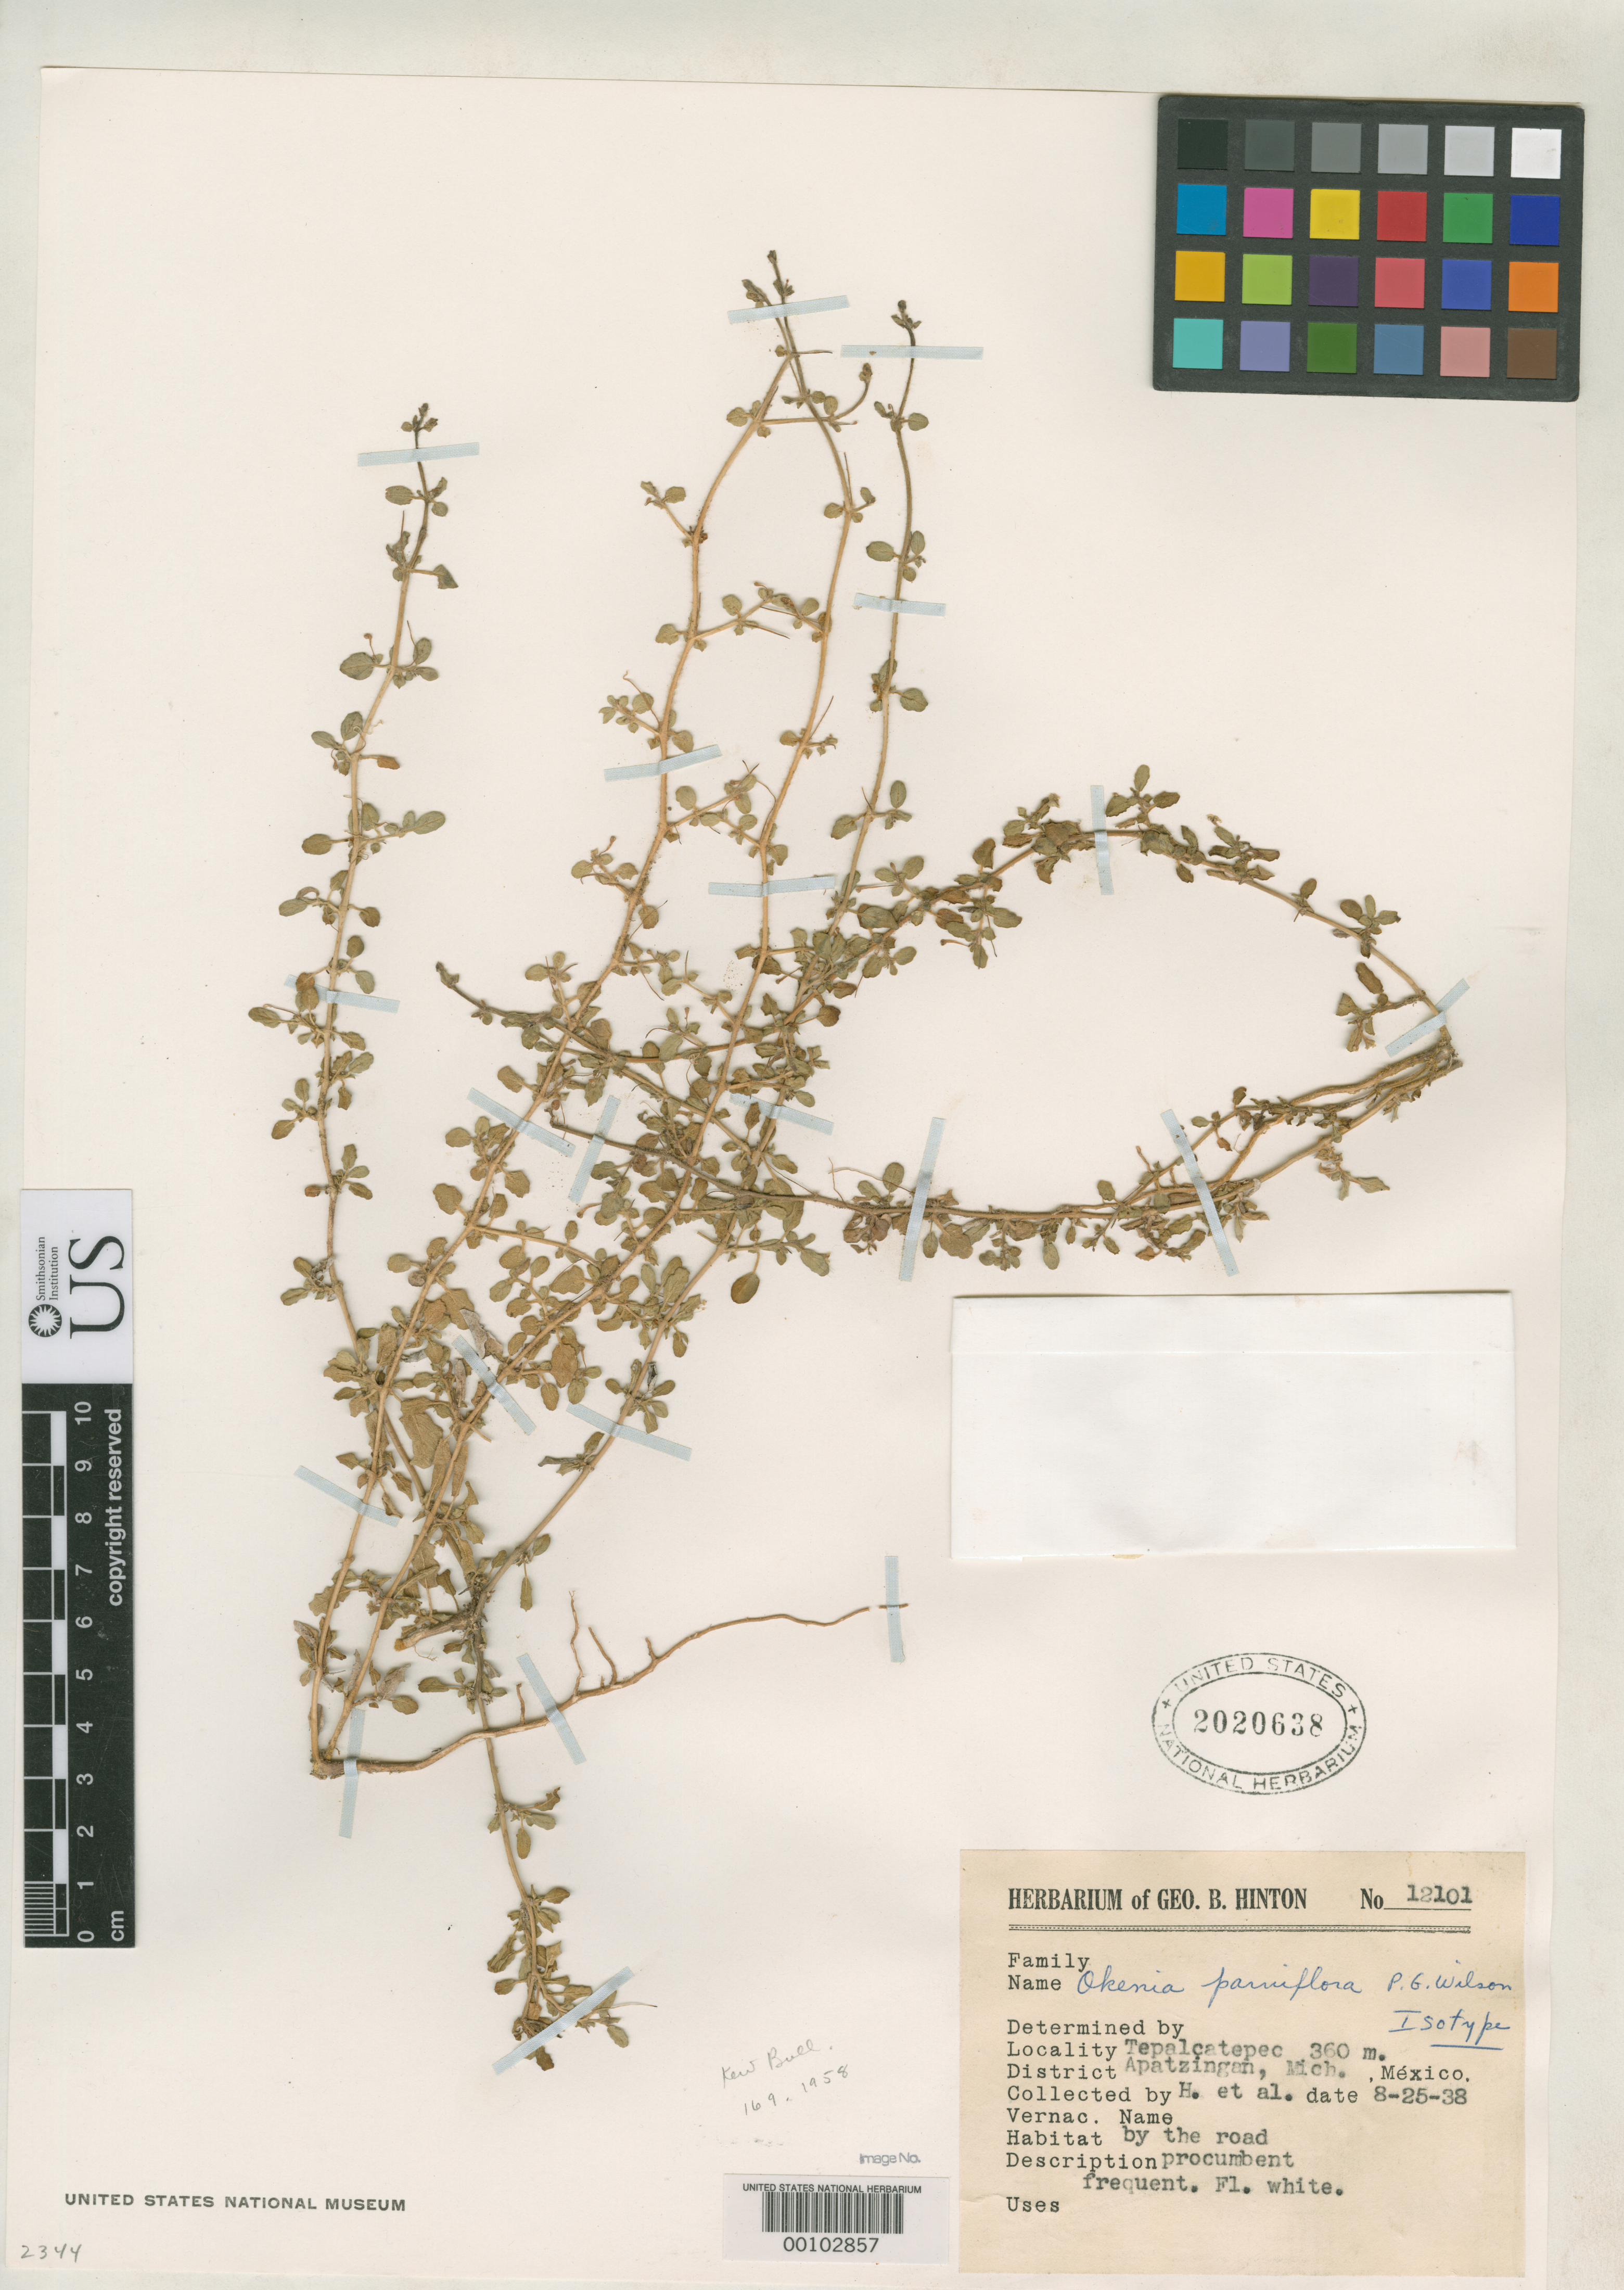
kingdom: Plantae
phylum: Tracheophyta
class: Magnoliopsida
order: Caryophyllales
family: Nyctaginaceae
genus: Okenia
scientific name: Okenia parviflora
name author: Paul G. Wilson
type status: Isotype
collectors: G. B. Hinton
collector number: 12101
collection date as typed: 25 Aug 1938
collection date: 1938-08-25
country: Mexico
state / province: Michoacán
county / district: Apatzingan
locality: Tepalcatepec.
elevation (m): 360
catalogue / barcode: US 2020638